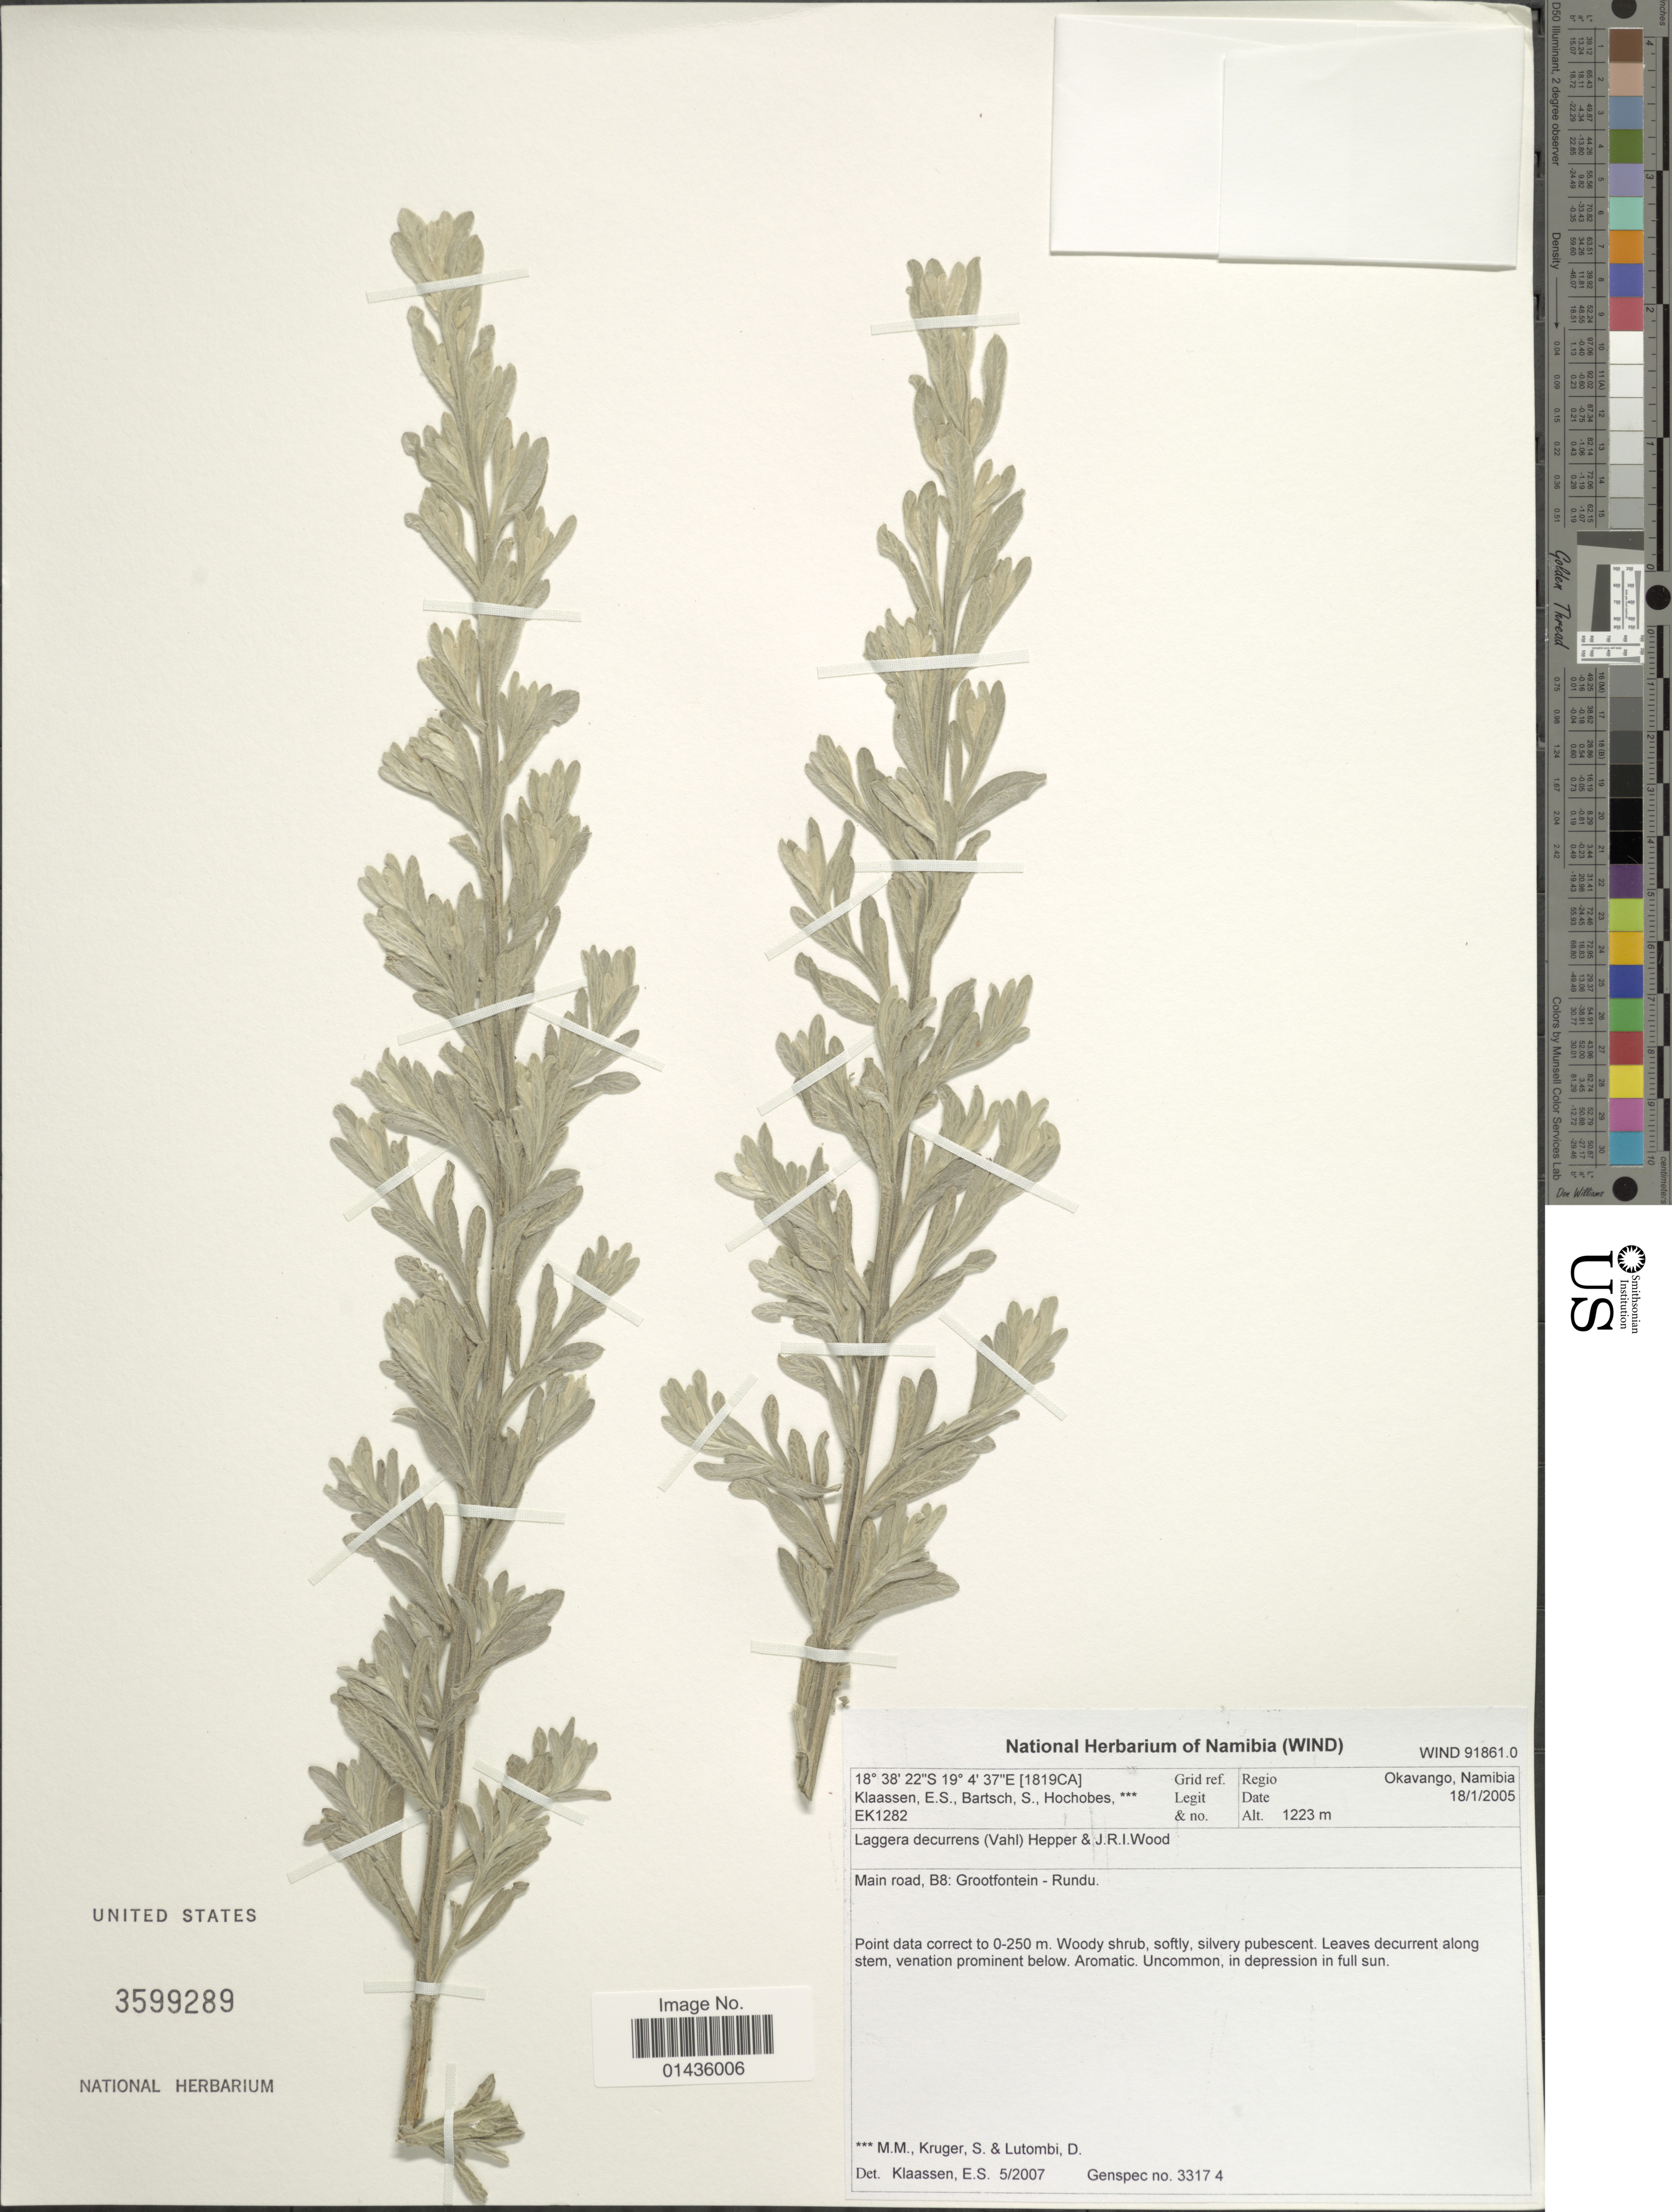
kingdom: Plantae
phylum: Tracheophyta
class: Magnoliopsida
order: Asterales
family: Asteraceae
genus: Laggera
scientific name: Laggera decurrens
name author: (Vahl) Hepper & J.R.I. Wood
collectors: E. S. Klaassen, S. Bartsch, M. Hochobes, S. Kruger & D. Lutombi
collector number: EK1282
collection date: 2005-01-18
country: Namibia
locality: Okavango, Main road, B8, Grootfontein-Rundu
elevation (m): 1223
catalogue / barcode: US 3599289